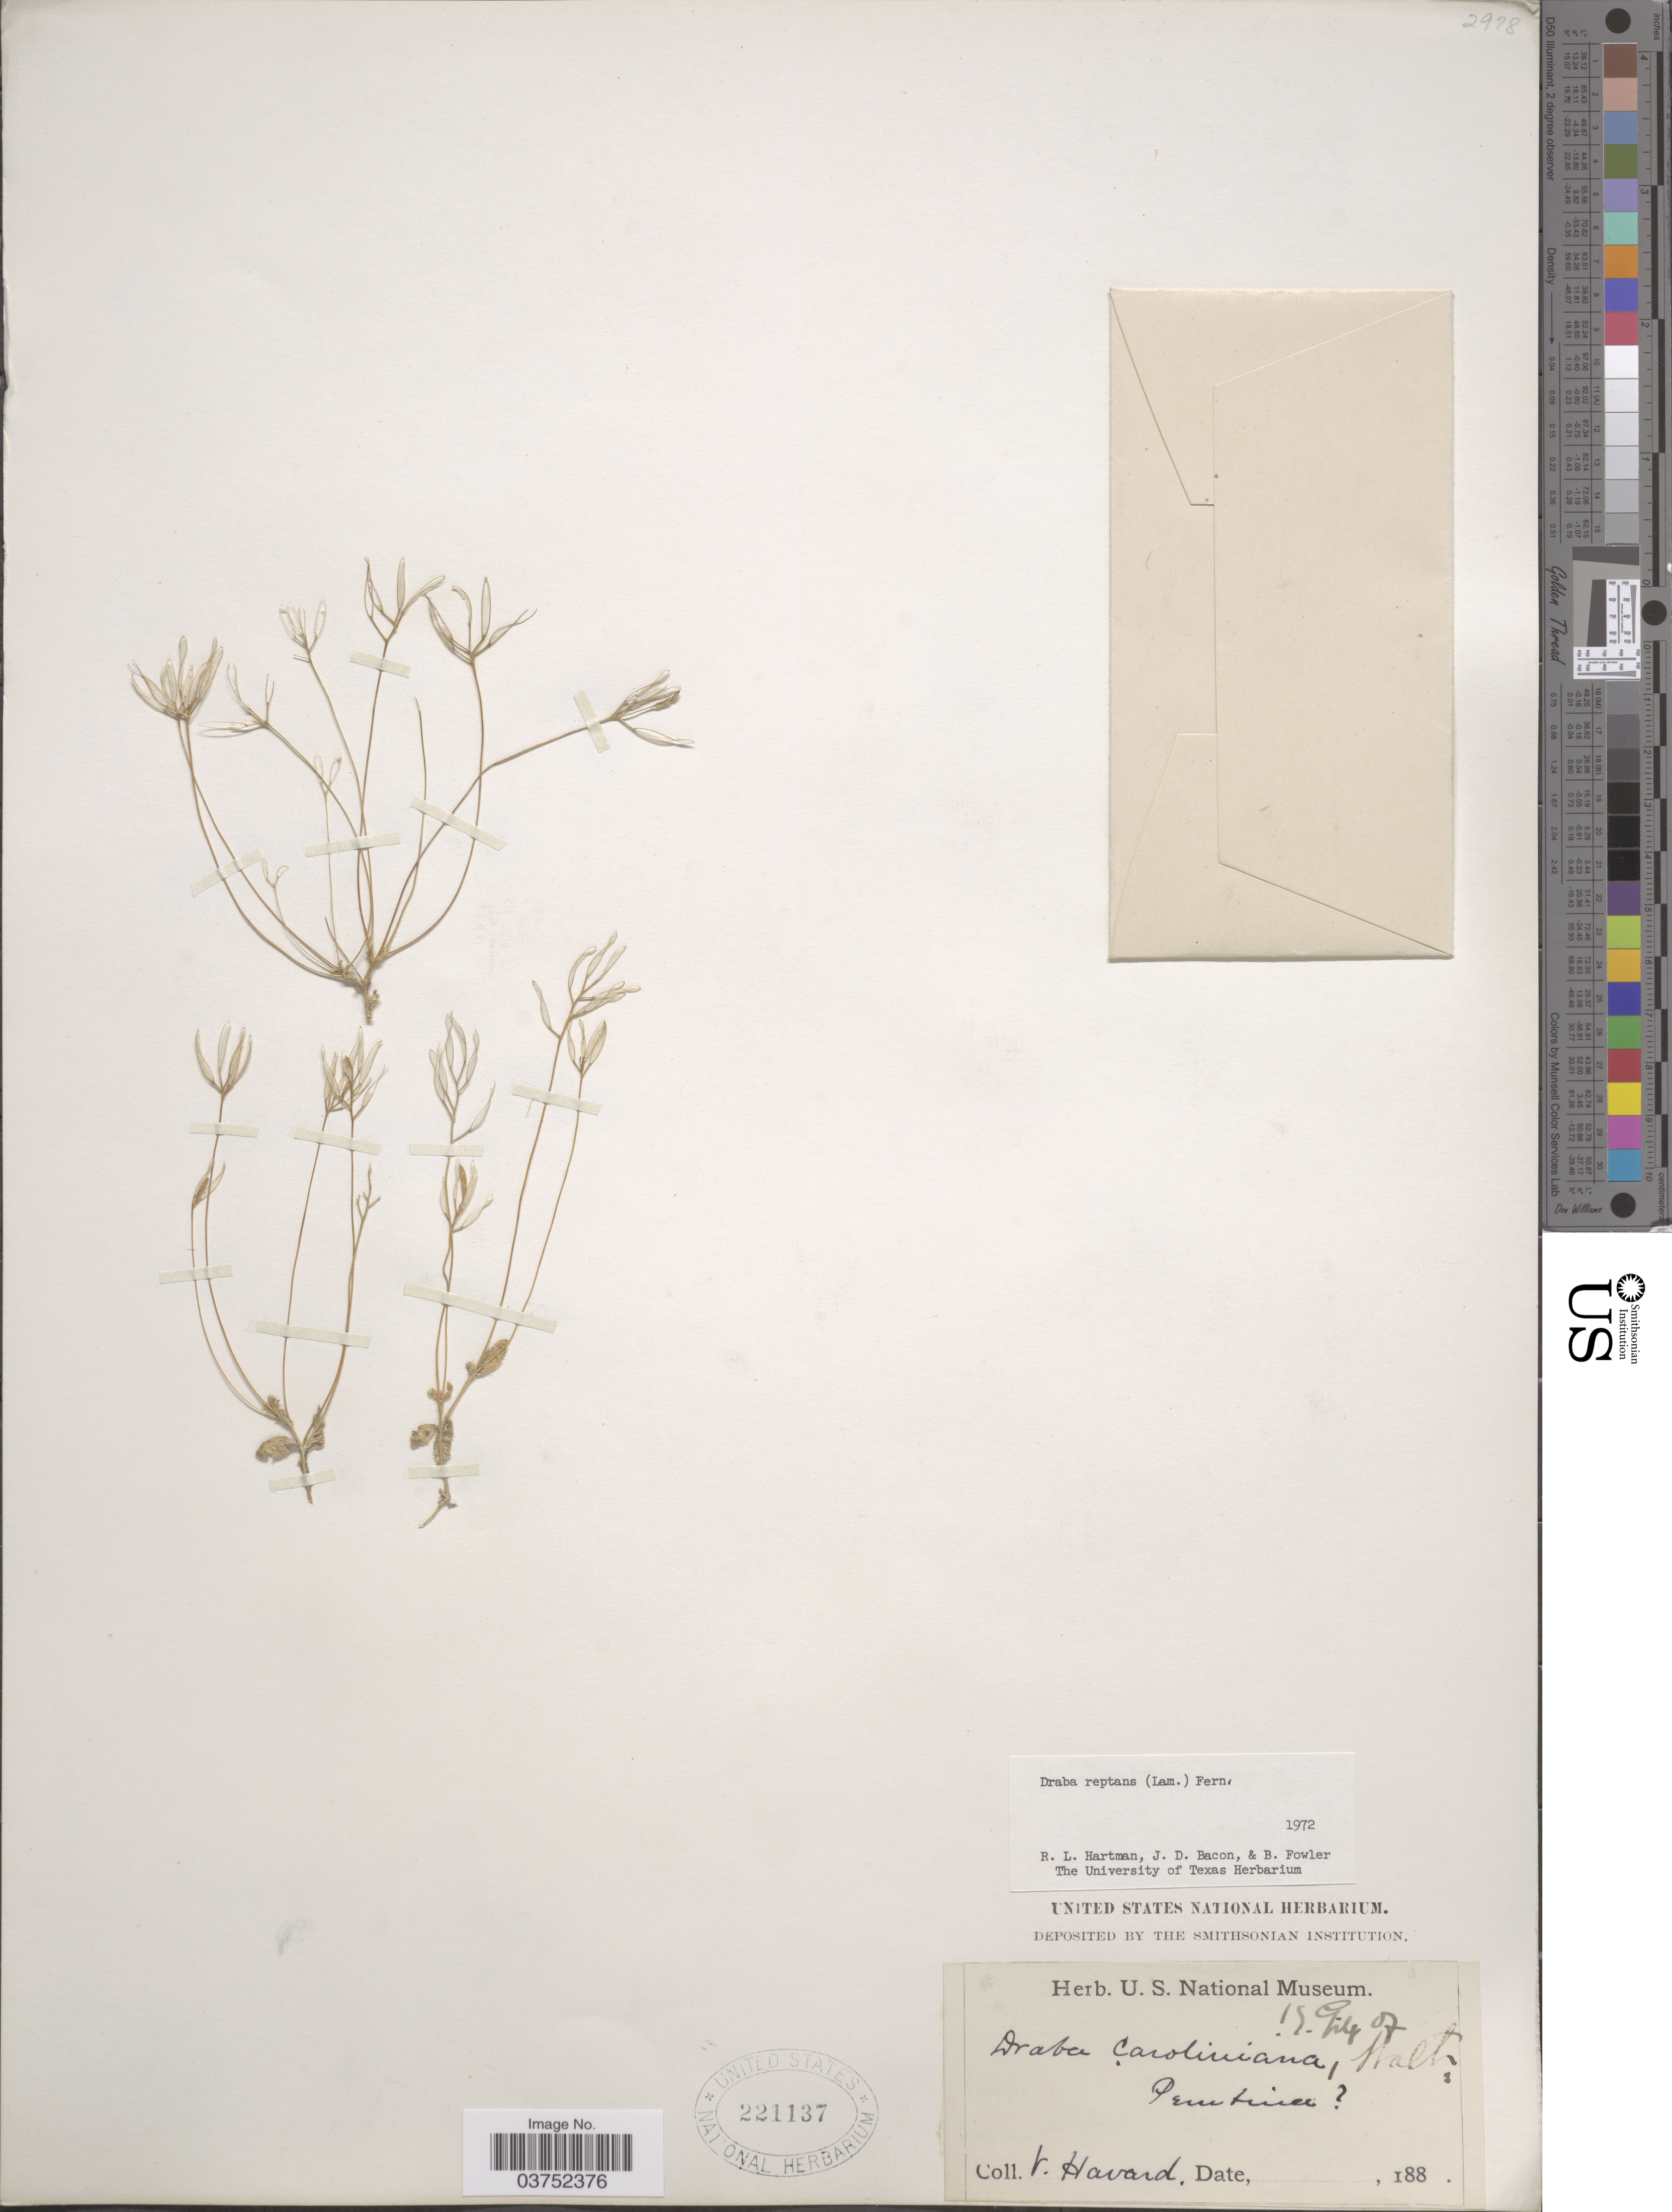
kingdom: Plantae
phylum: Tracheophyta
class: Magnoliopsida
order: Brassicales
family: Brassicaceae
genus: Draba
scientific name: Draba reptans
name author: (Lam.) Fernald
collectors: V. Havard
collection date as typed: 188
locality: Pembina.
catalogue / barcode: US 221137